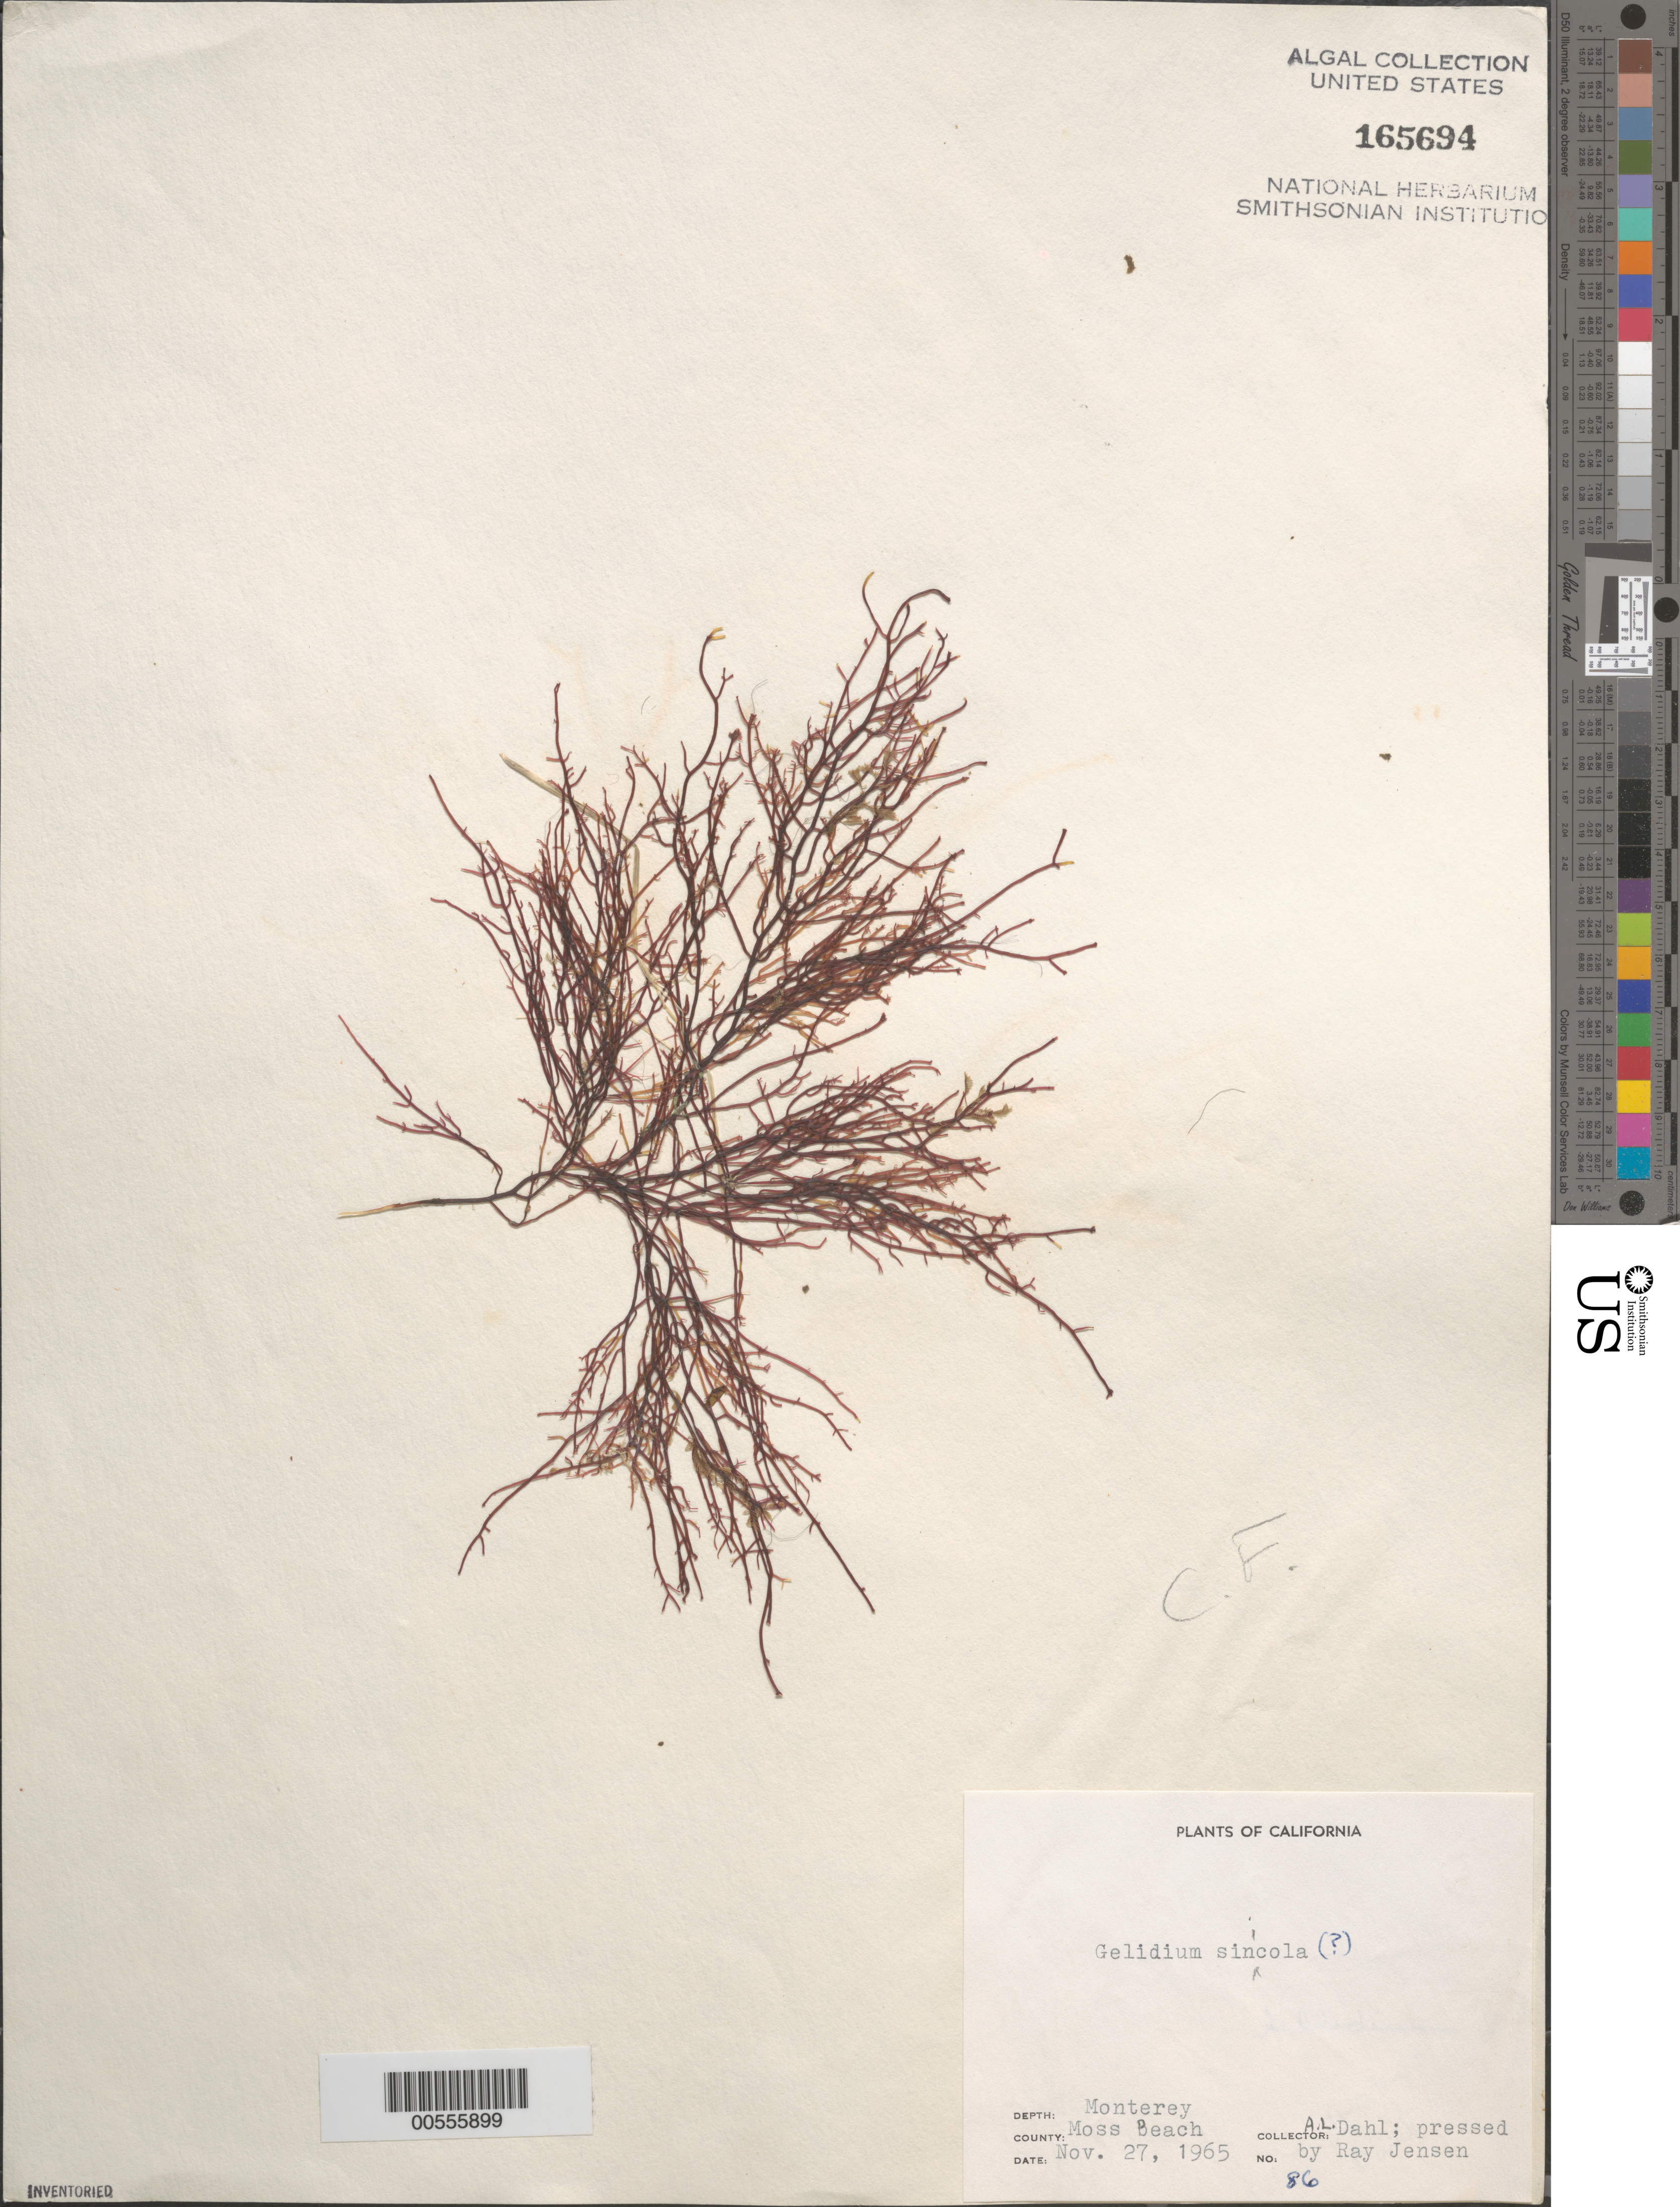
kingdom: Plantae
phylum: Rhodophyta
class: Florideophyceae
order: Gelidiales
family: Gelidiaceae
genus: Gelidium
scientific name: Gelidium sinicola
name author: N.L. Gardner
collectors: A. Dahl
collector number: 86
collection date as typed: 27 Nov 1965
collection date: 1965-11-27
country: United States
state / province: California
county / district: Monterey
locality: Moss Beach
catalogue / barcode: US 165694